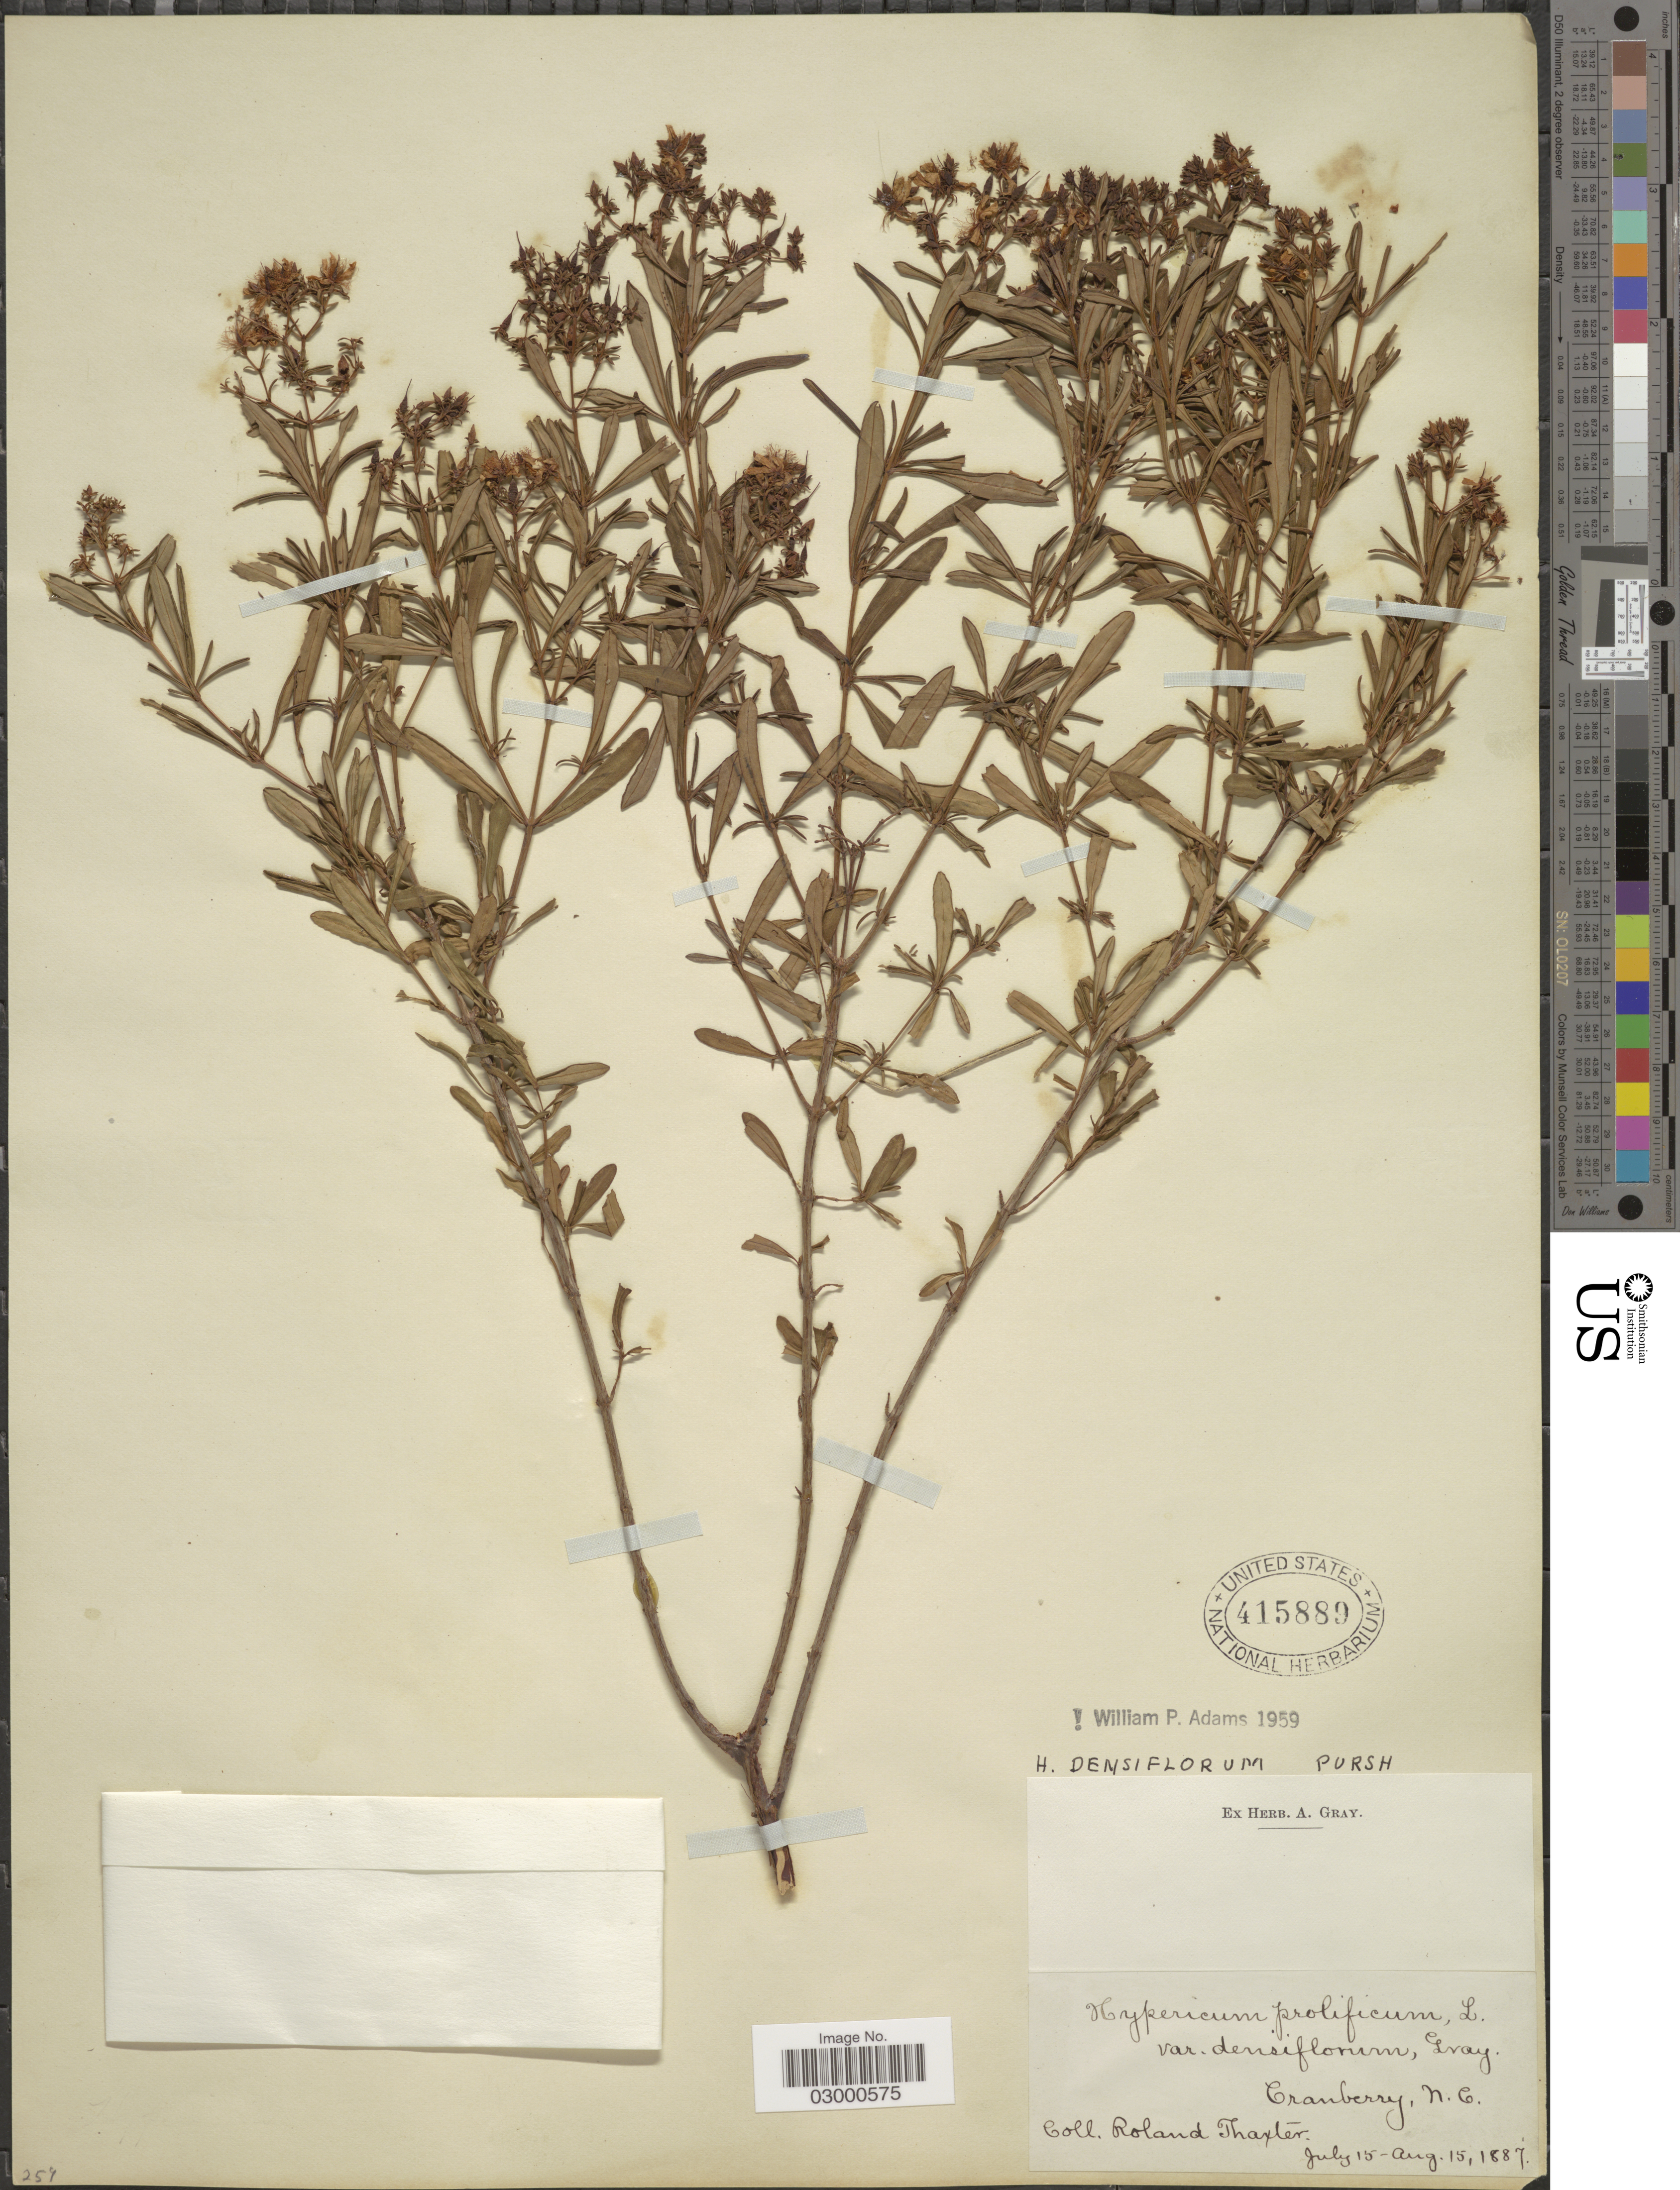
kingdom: Plantae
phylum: Tracheophyta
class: Magnoliopsida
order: Malpighiales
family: Hypericaceae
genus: Hypericum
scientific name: Hypericum densiflorum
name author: Pursh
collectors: R. Thaxter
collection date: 1887-07-15/1887-08-15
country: United States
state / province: North Carolina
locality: Cranberry.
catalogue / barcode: US 415889